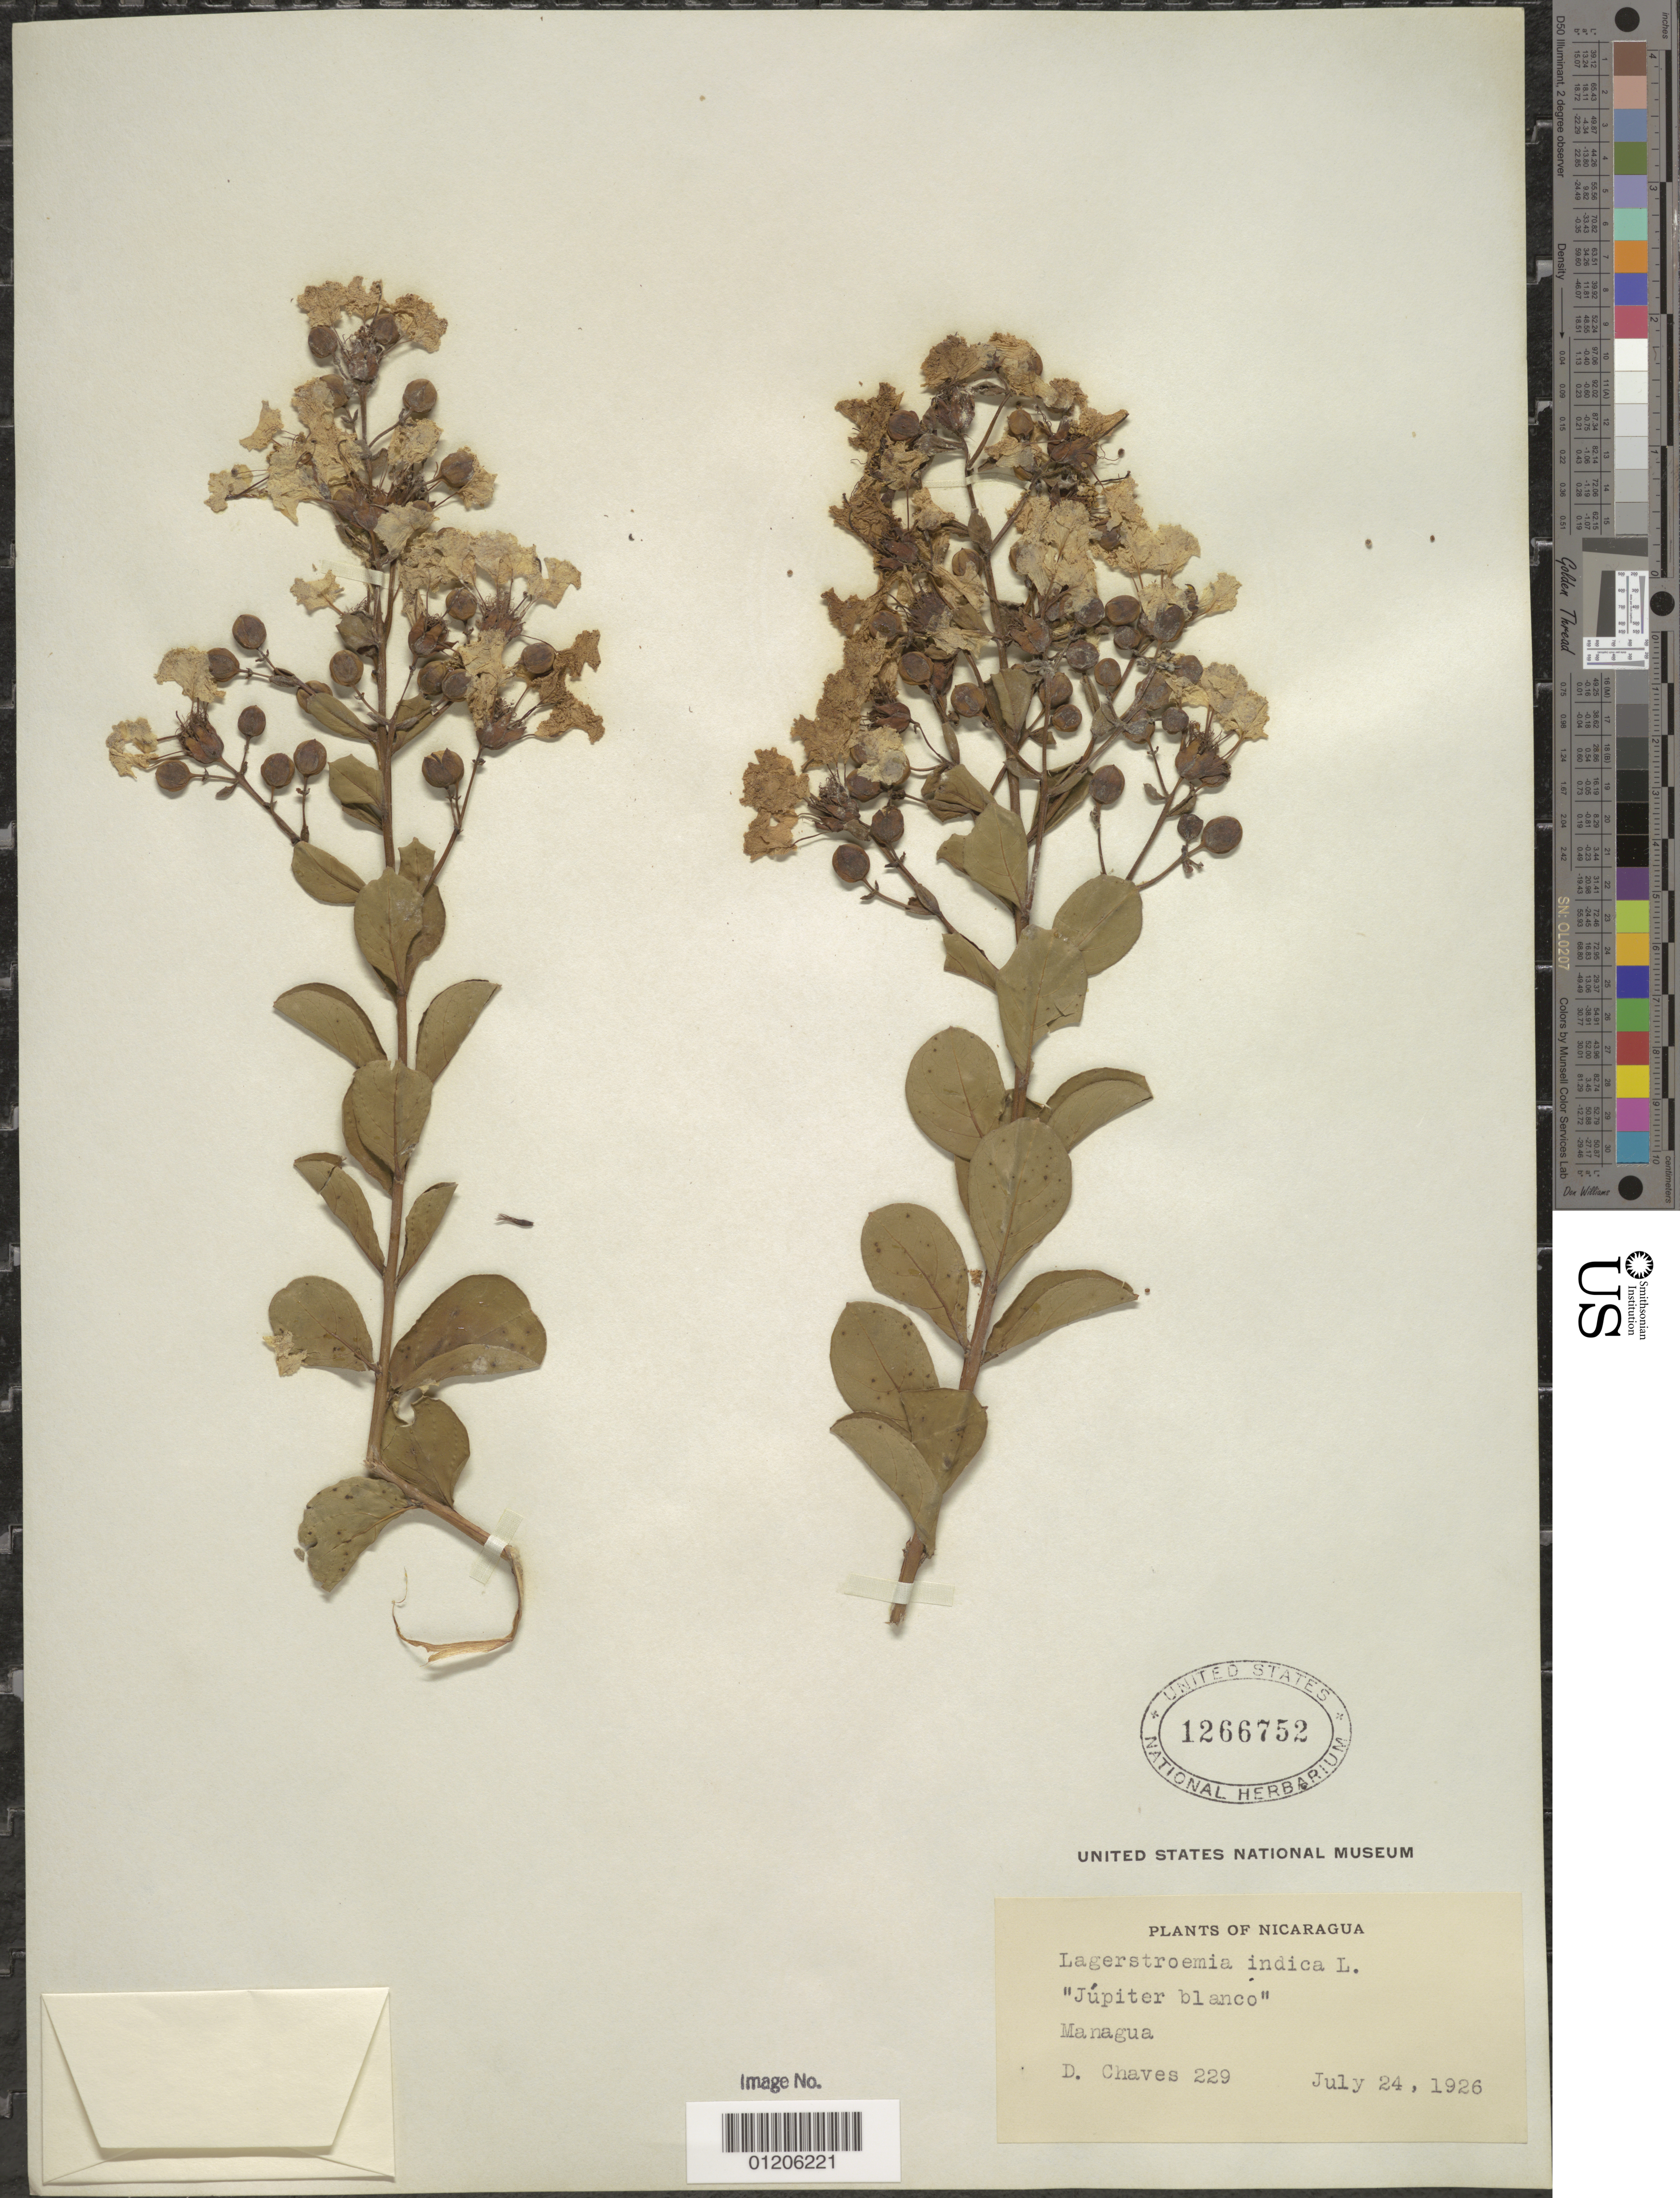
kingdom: Plantae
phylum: Tracheophyta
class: Magnoliopsida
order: Myrtales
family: Lythraceae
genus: Lagerstroemia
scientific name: Lagerstroemia indica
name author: L.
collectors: D. Chaves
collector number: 229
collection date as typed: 24 Jul 1926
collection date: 1926-07-24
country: Nicaragua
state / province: Managua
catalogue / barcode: US 1266752